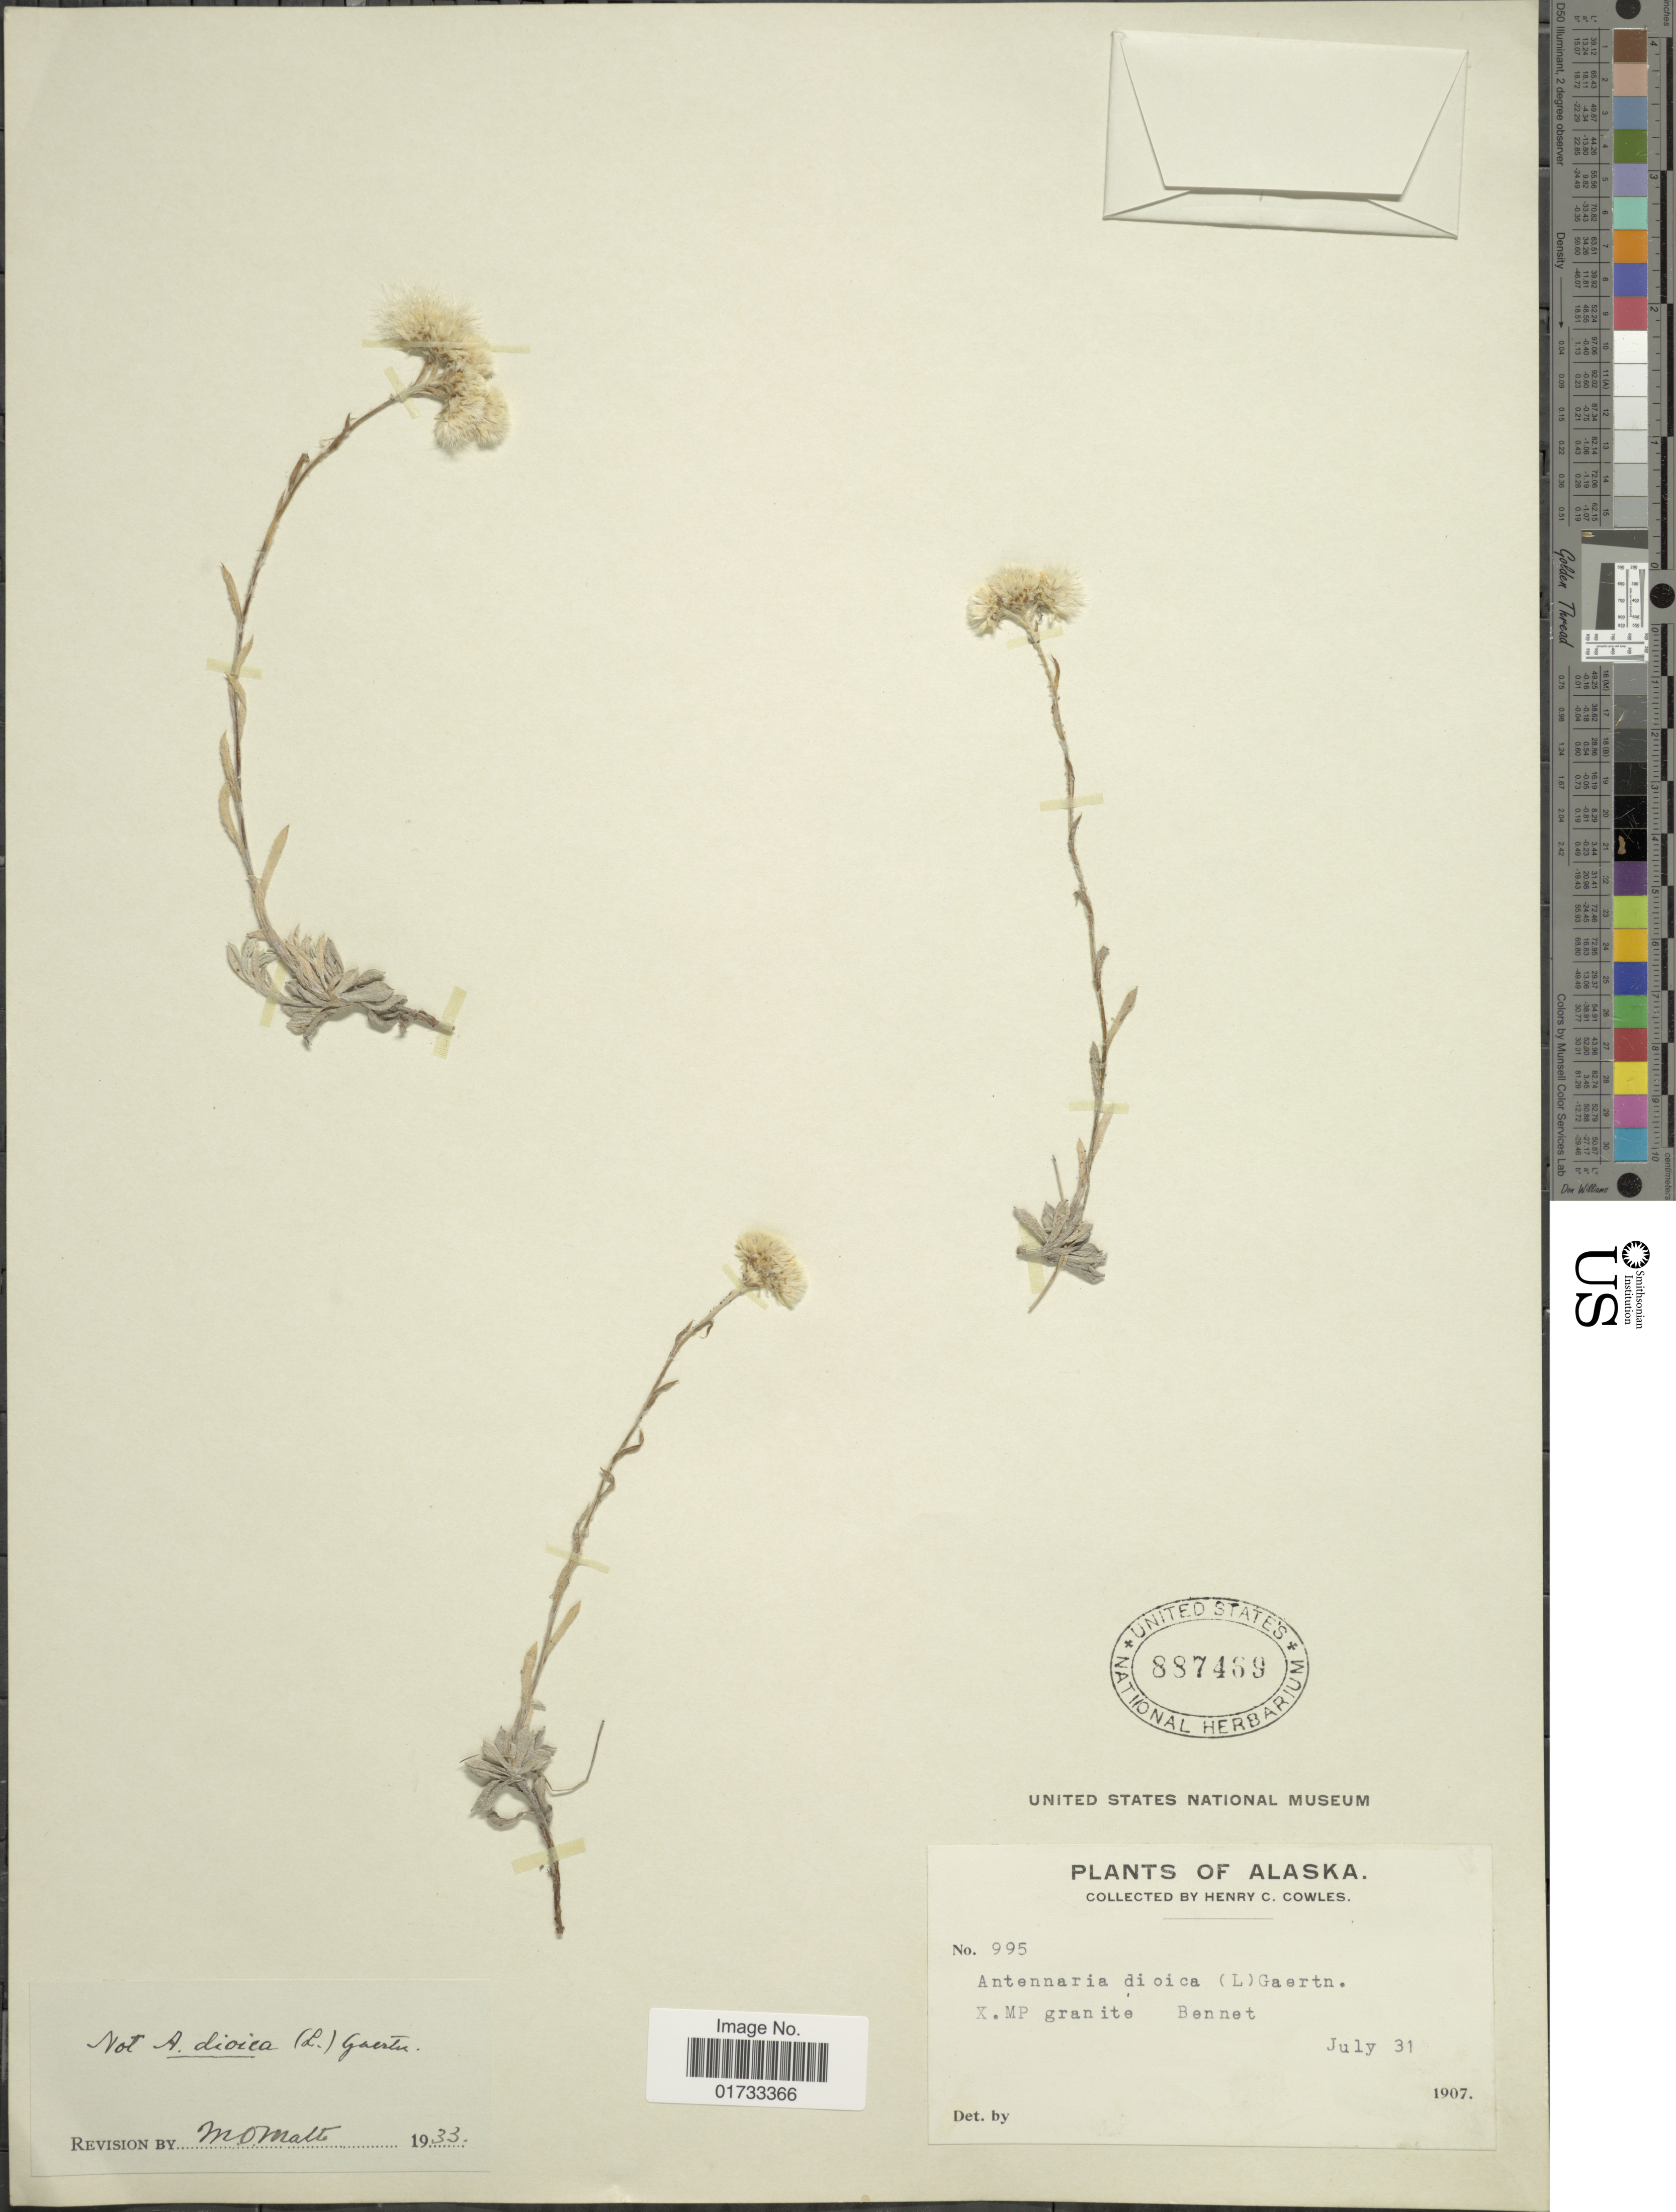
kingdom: Plantae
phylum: Tracheophyta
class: Magnoliopsida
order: Asterales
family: Asteraceae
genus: Antennaria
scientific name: Antennaria sp.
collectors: H. Cowles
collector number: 995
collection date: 1907-07-31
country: United States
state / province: Alaska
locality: Bennet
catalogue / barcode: US 887469